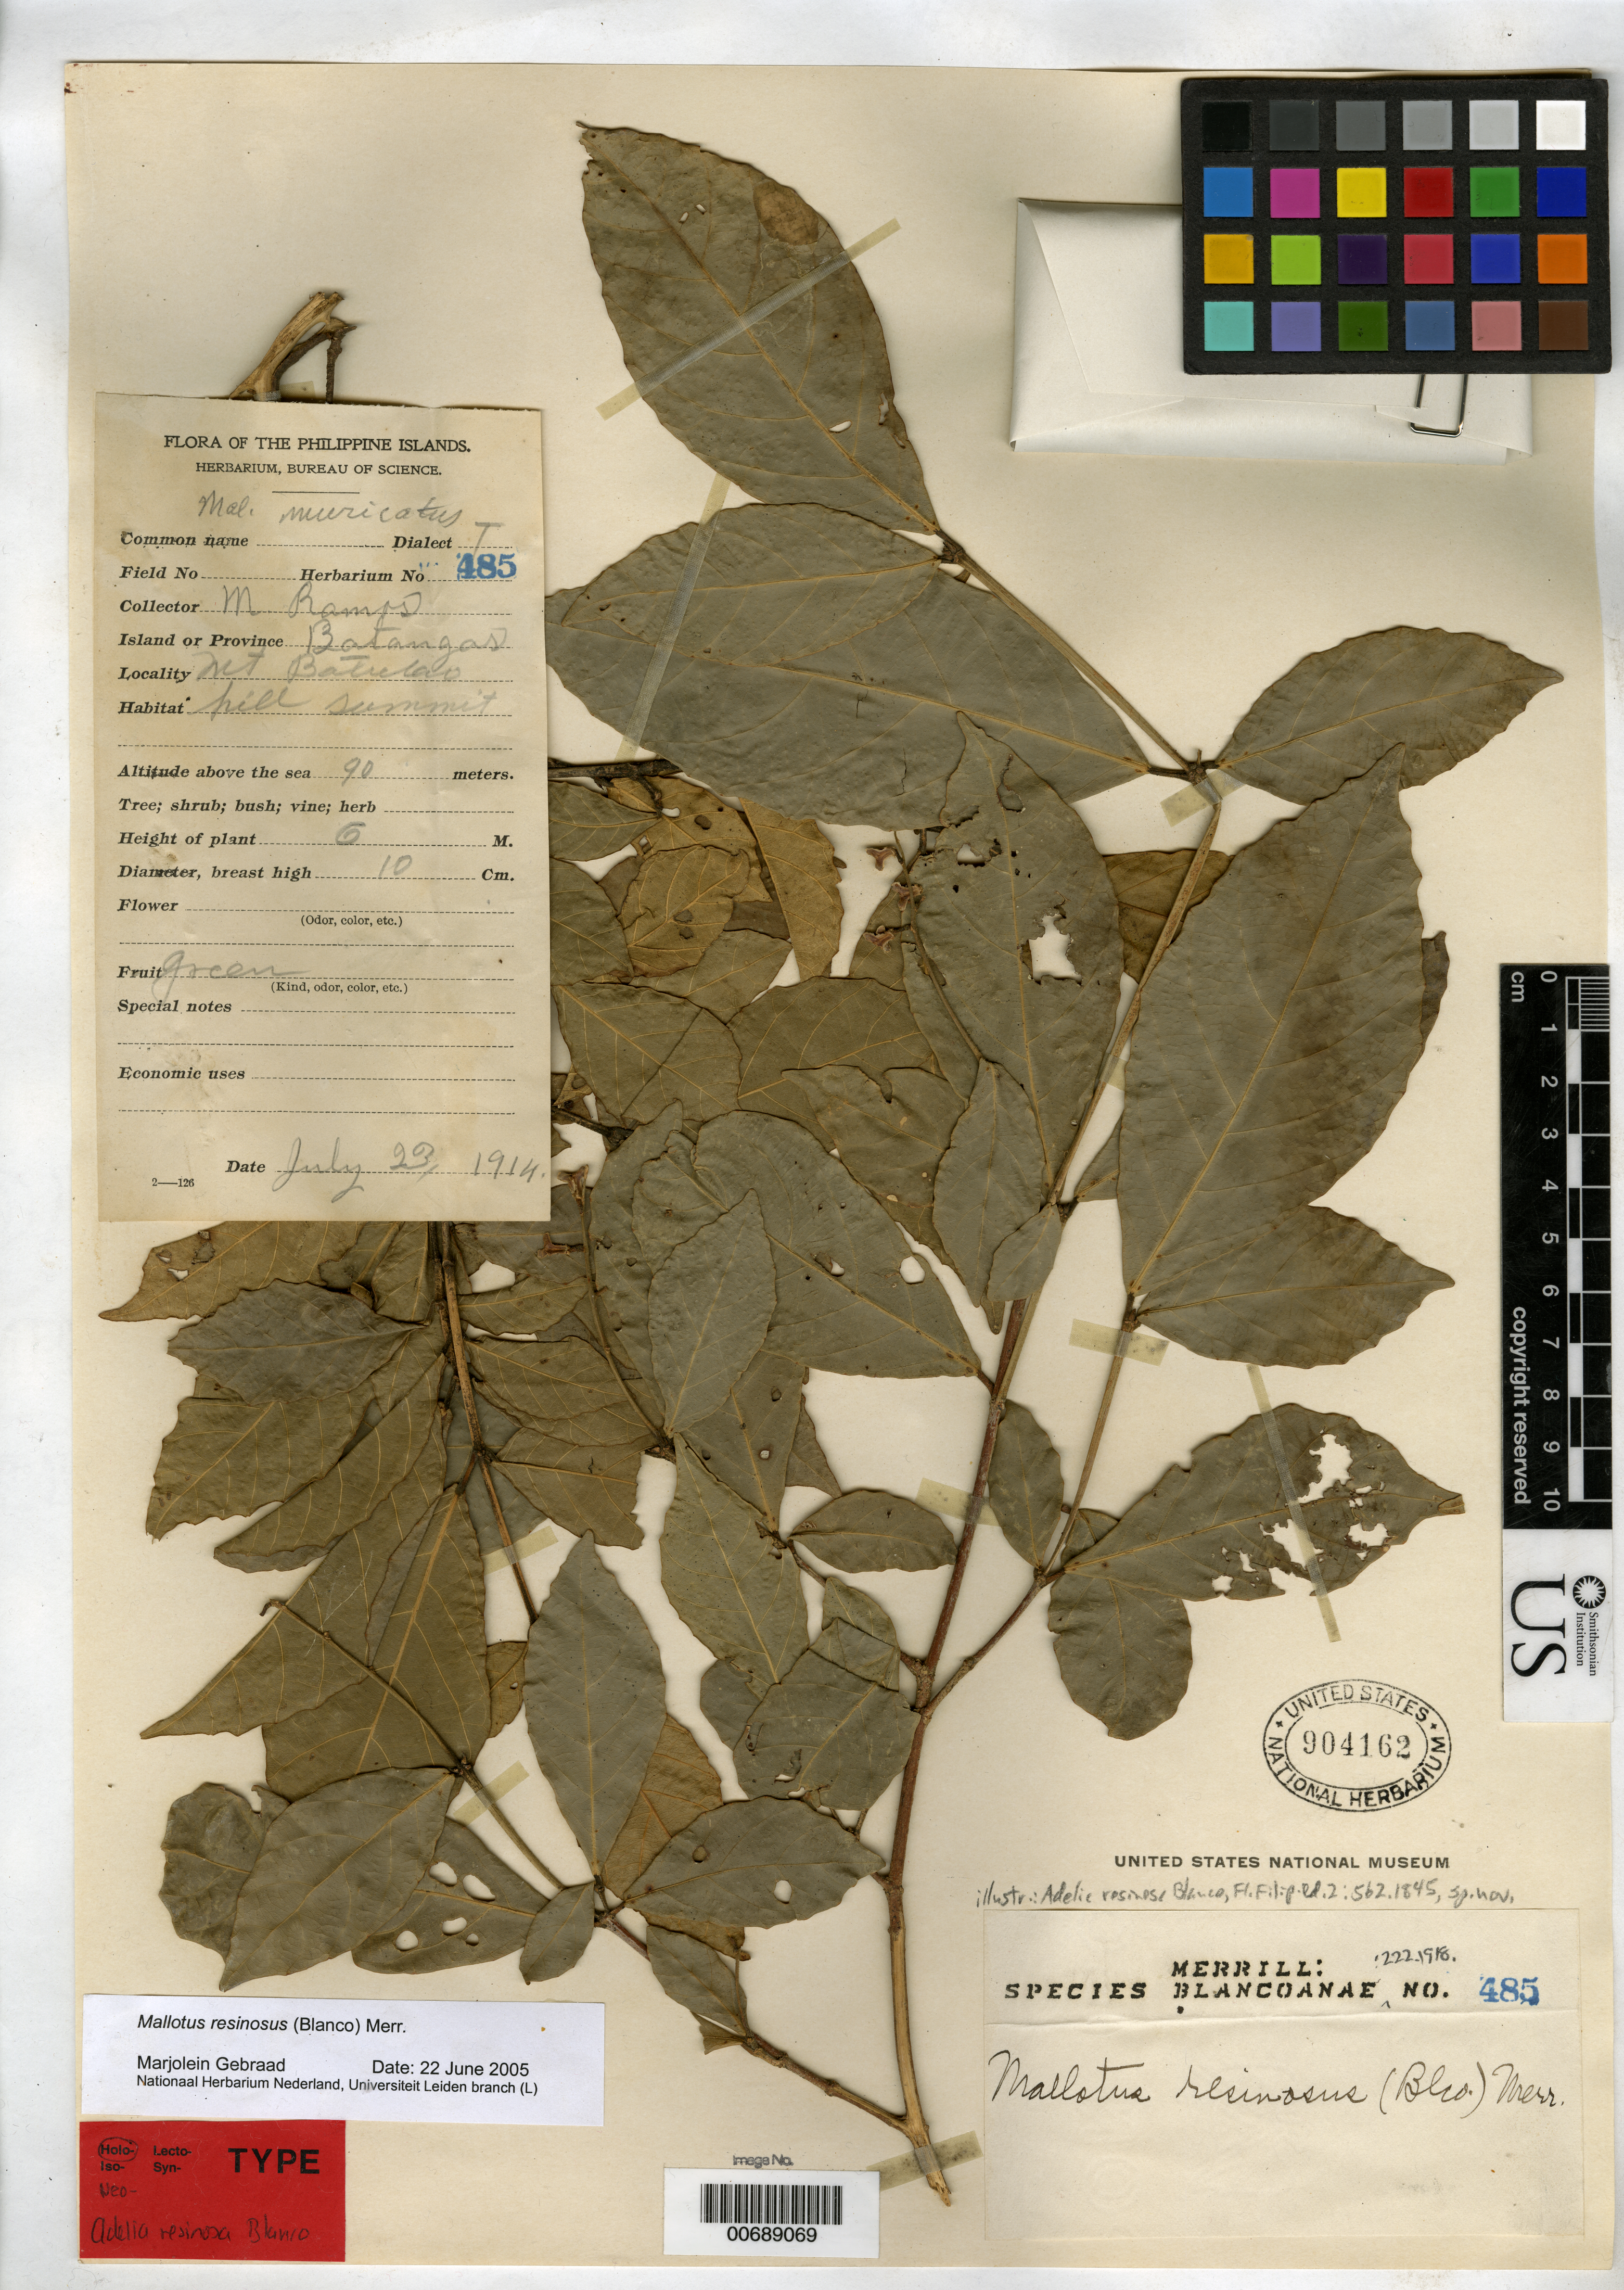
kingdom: Plantae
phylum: Tracheophyta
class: Magnoliopsida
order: Malpighiales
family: Euphorbiaceae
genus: Adelia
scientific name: Adelia resinosa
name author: Blanco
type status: Neotype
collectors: M. Ramos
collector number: Sp. Blancoan. 0485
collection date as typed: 23 Jul 1914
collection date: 1914-07-23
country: Philippines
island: Luzon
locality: Prov. Batangas, Mt. Batulao.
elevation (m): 90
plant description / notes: Balakrishnan & Chakrabarty (1991, Rheedia 1: 37) neotypify as to collection but cite "Merrill Sp. Blanco 483 [sic] (n.v.)" without citing a particular herbarium, and apparently never saw this specimen. Sierra et al. (2007) explicitly cite US sheet.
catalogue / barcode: US 904162